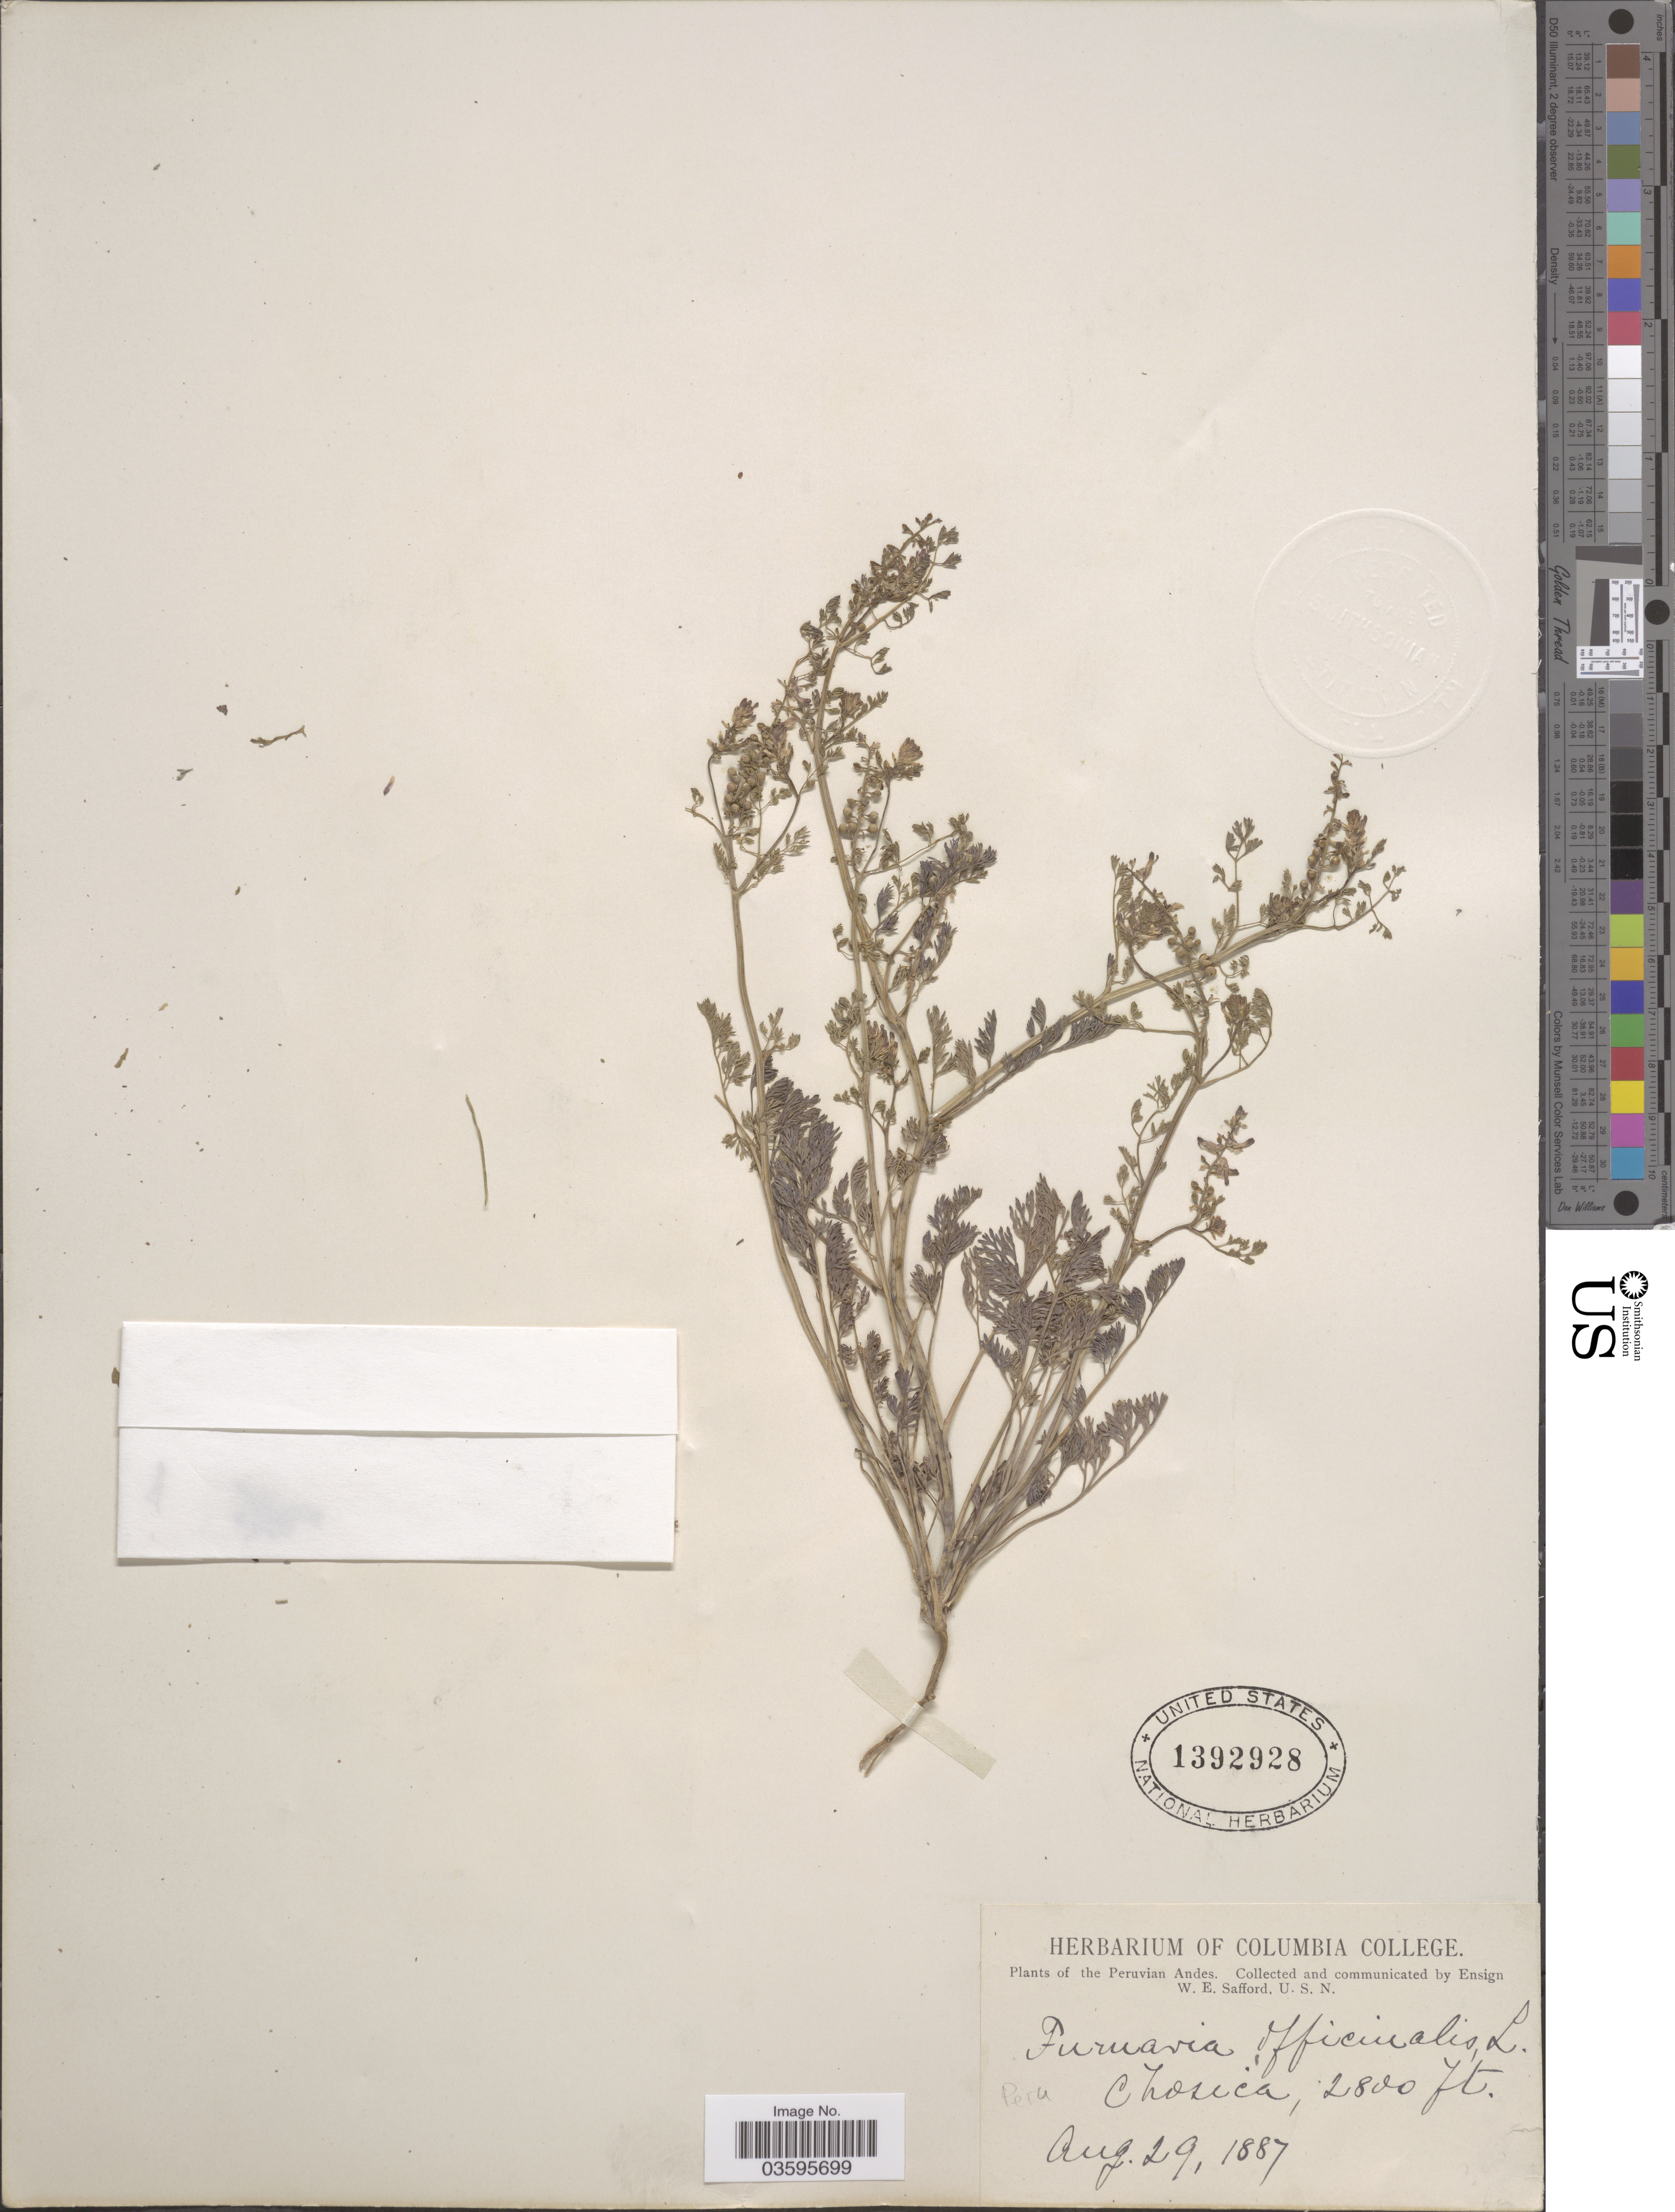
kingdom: Plantae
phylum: Tracheophyta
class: Magnoliopsida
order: Ranunculales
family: Papaveraceae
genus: Fumaria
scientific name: Fumaria officinalis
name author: L.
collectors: W. E. Safford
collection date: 1887-08-29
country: Peru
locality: Peruvian Andes. Chosica.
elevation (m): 853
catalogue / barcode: US 1392928